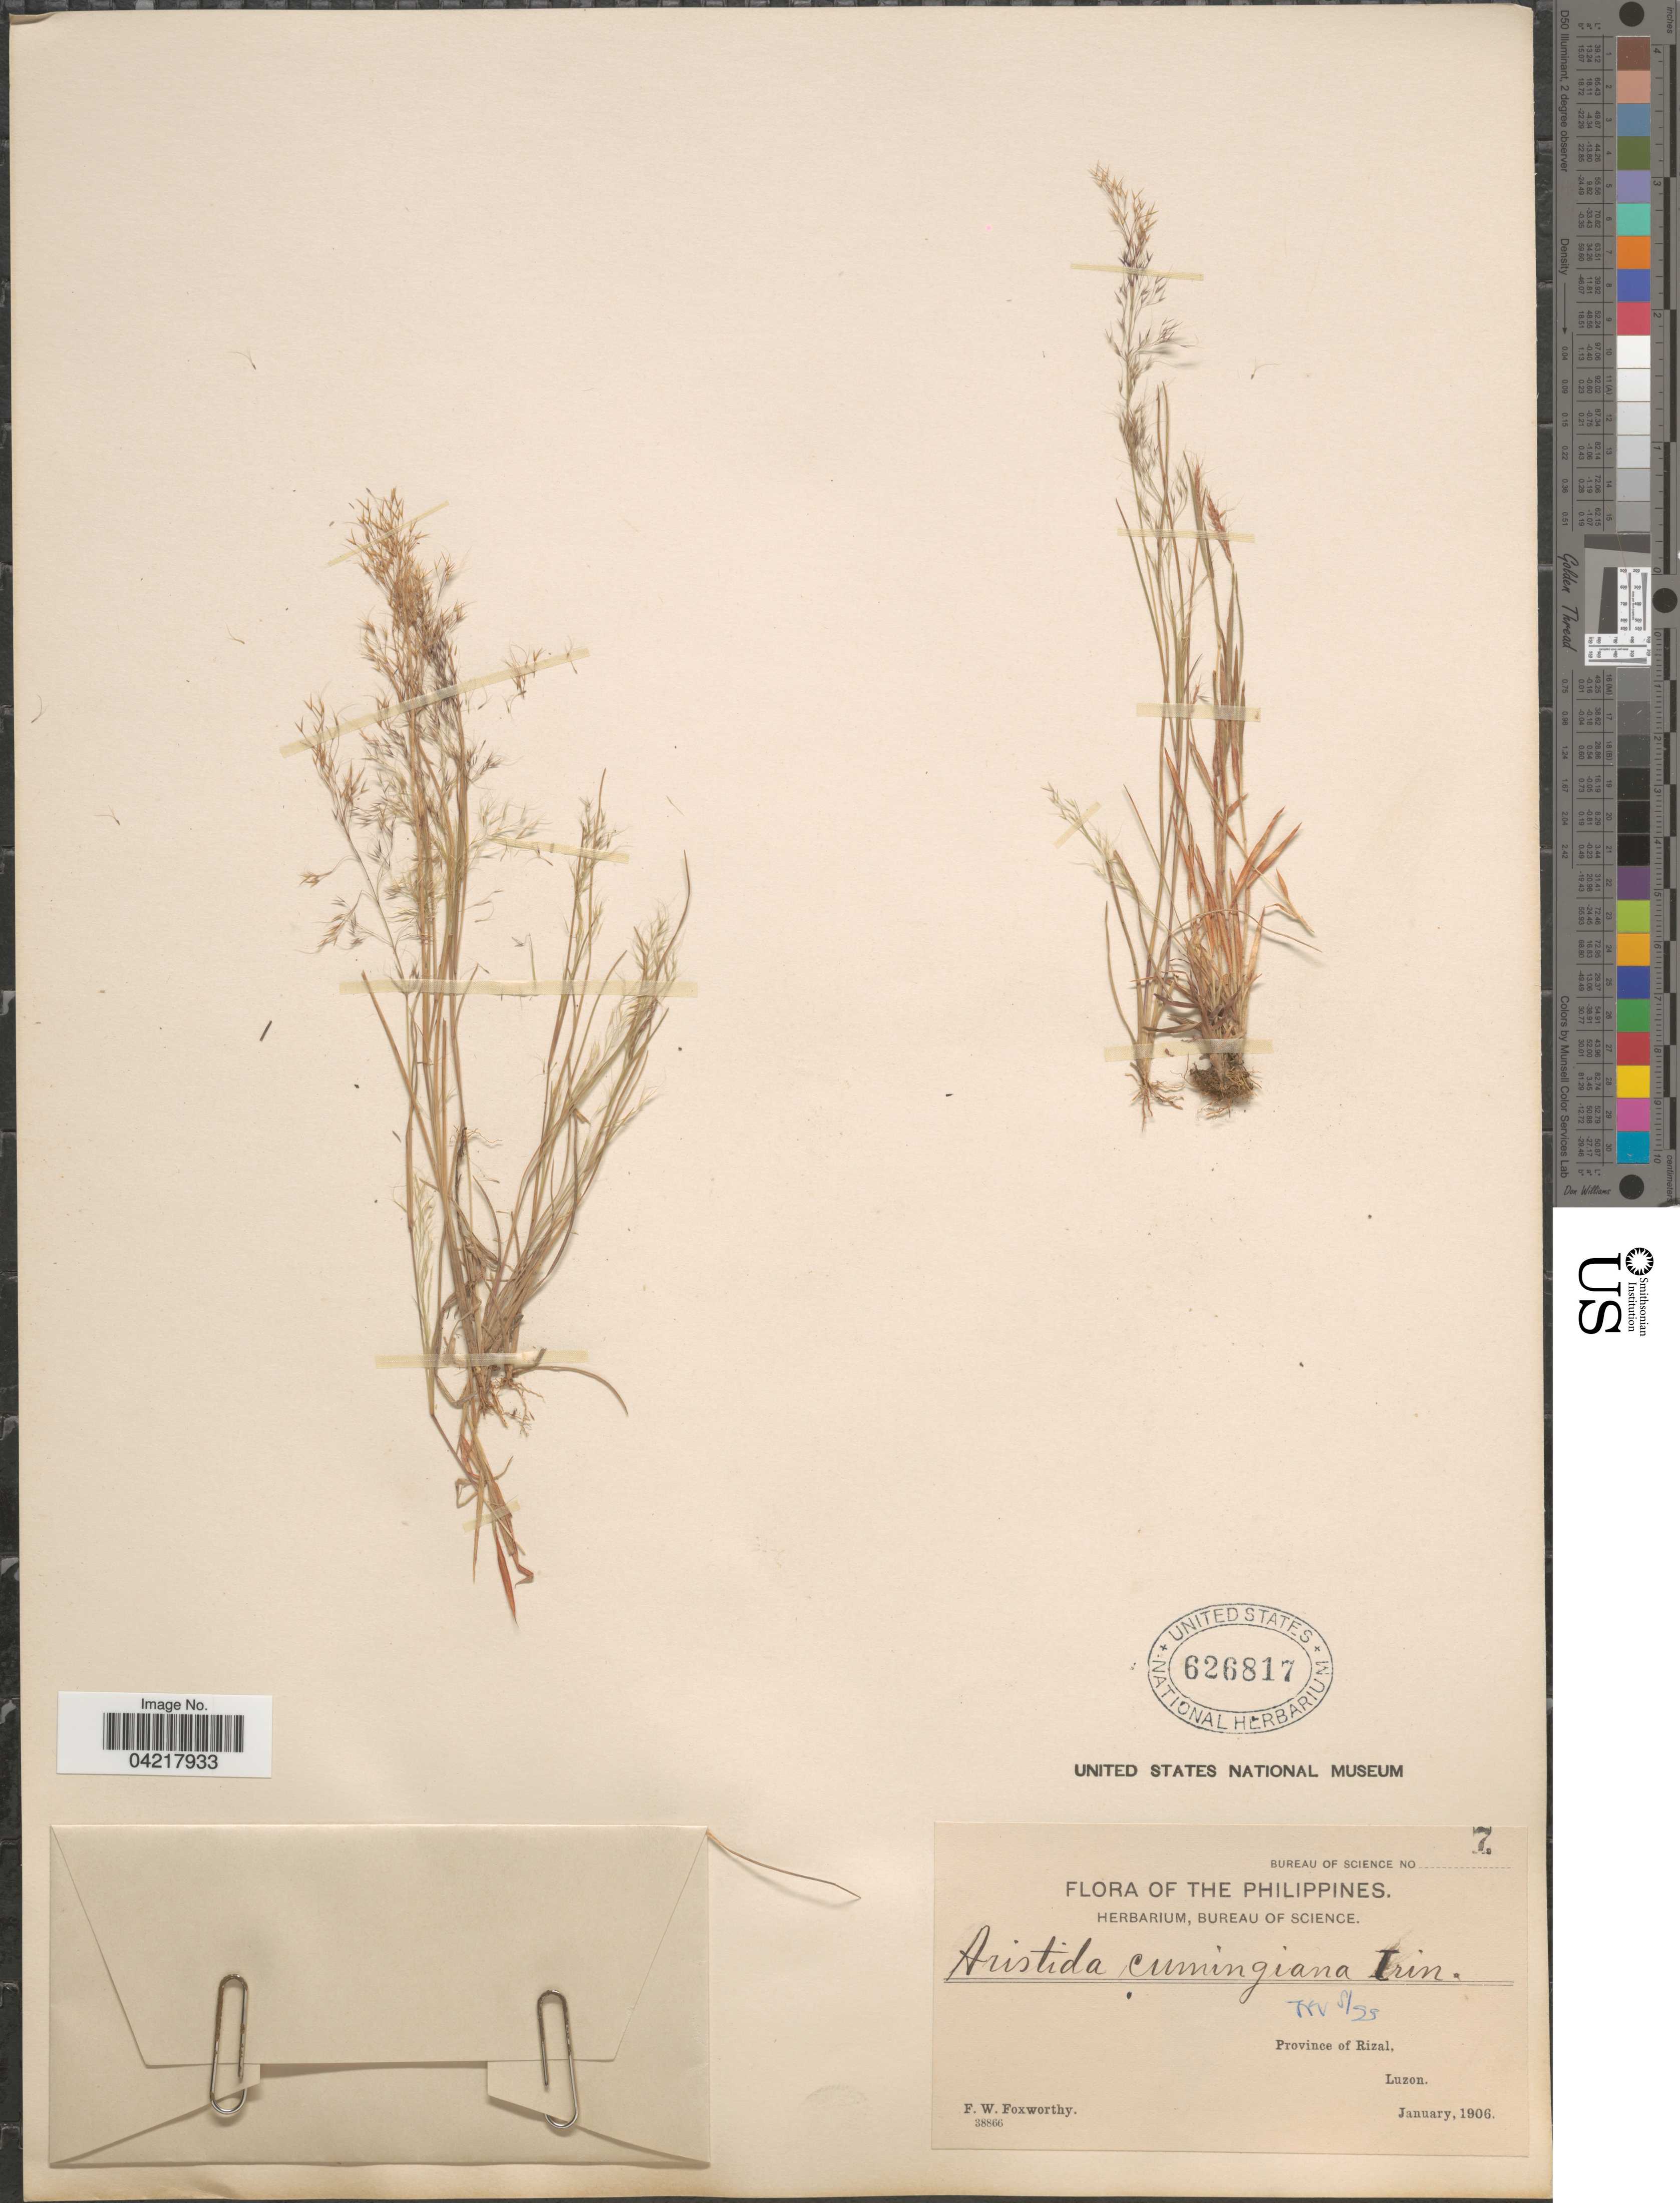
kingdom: Plantae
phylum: Tracheophyta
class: Liliopsida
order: Poales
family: Poaceae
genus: Aristida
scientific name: Aristida cumingiana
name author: Trin. & Rupr.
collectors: F. W. Foxworthy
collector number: Bureau of Science 7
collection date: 1906-01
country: Philippines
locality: Province of Rizal, Luzon.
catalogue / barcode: US 626817